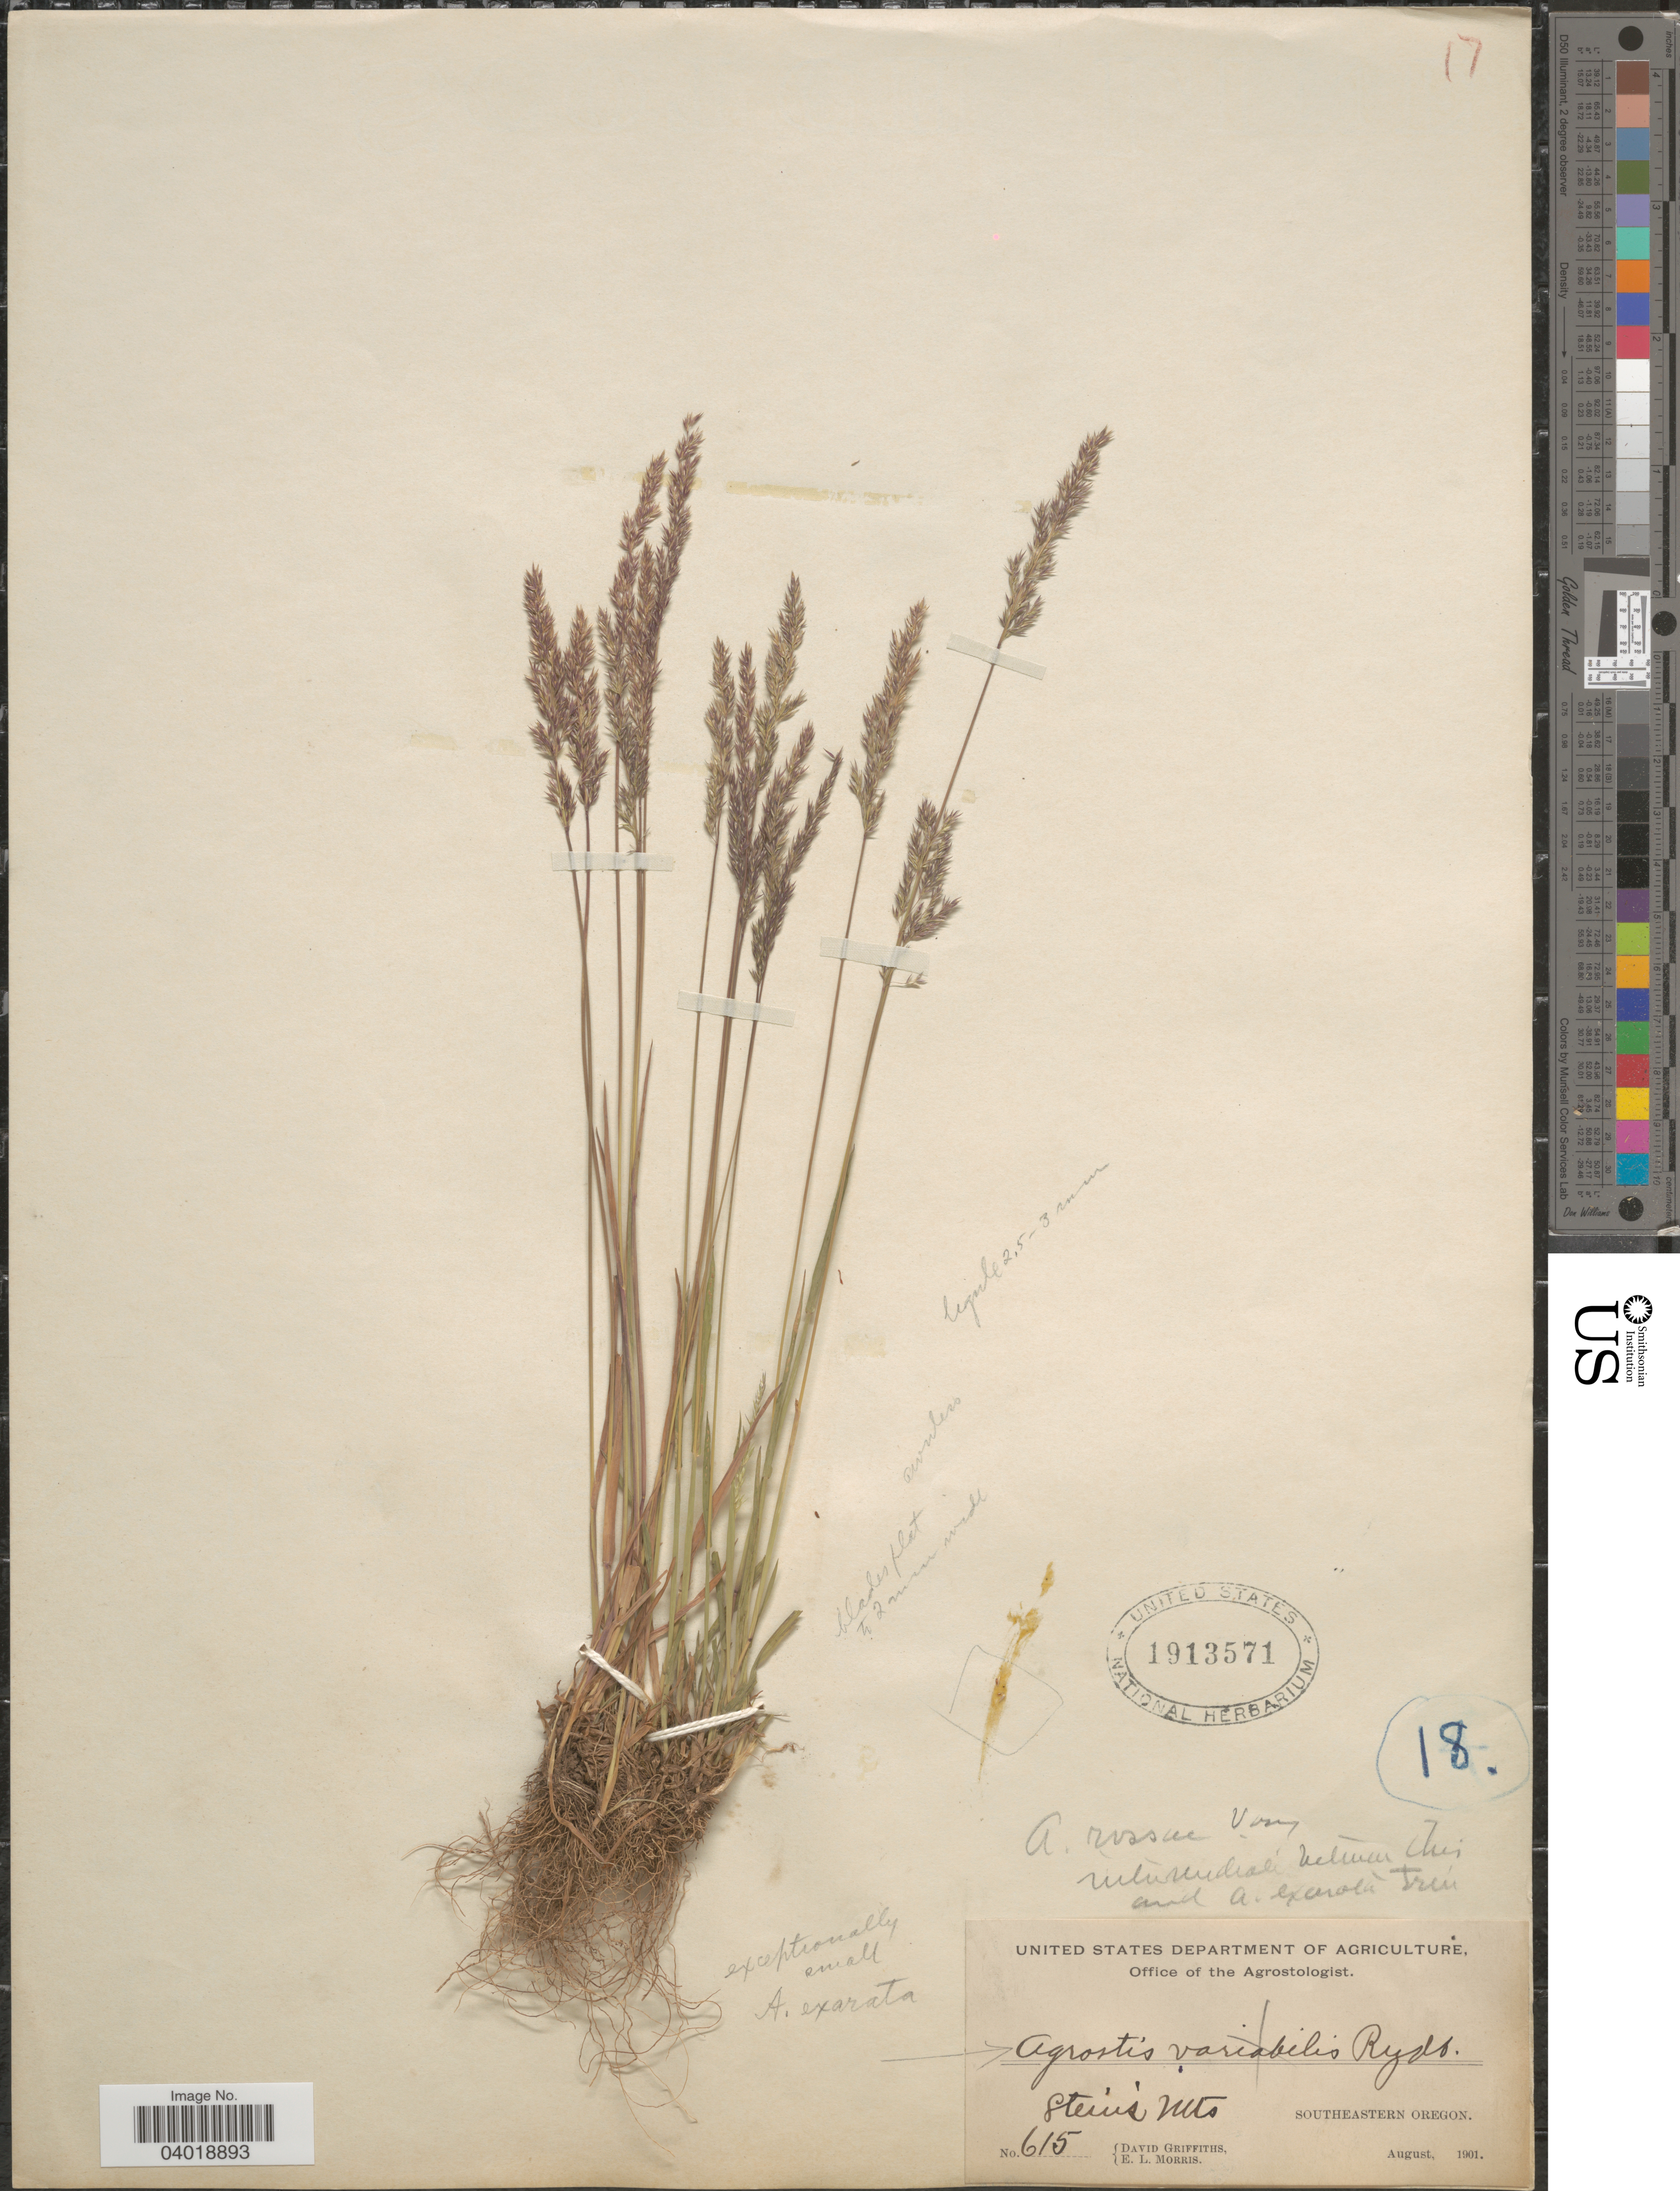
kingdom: Plantae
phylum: Tracheophyta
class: Liliopsida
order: Poales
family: Poaceae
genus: Agrostis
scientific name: Agrostis exarata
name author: Trin.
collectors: D. Griffiths & E. Morris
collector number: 615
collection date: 1901-08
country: United States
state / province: California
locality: Stein's Mts. Southeastern Oregon.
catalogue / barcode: US 1913571